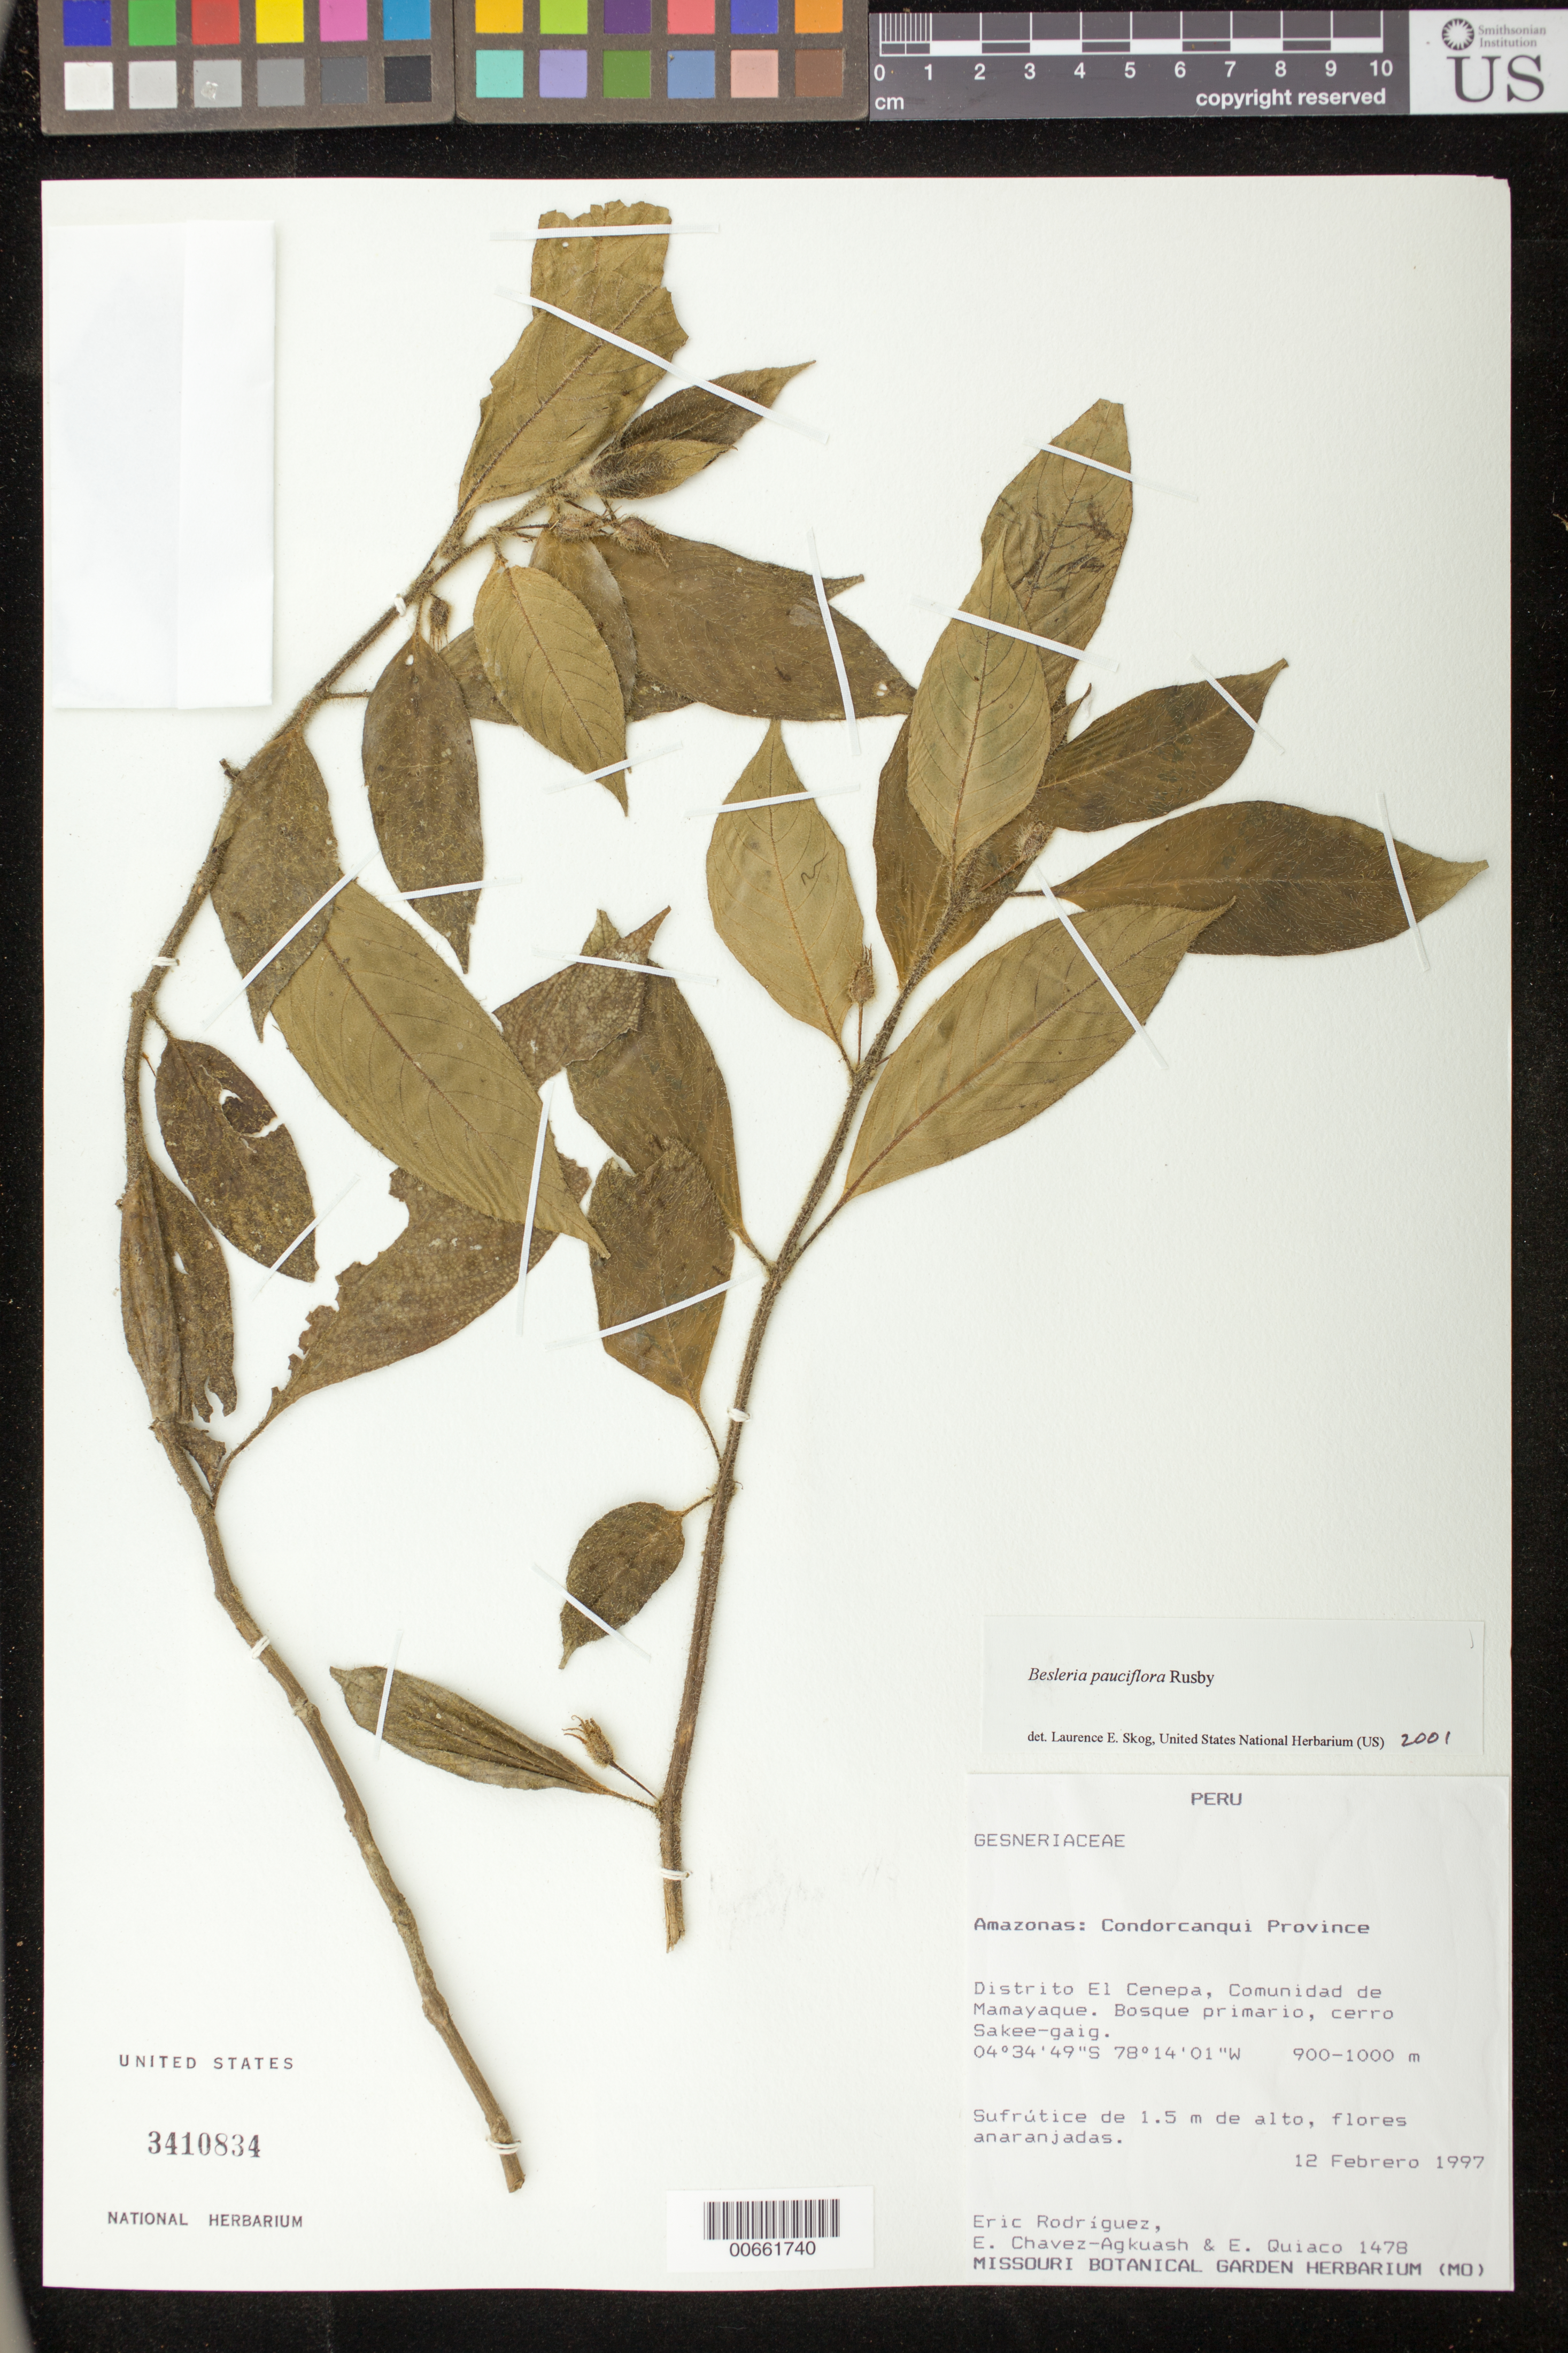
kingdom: Plantae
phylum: Tracheophyta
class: Magnoliopsida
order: Lamiales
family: Gesneriaceae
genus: Besleria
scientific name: Besleria pauciflora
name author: Rusby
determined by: Skog, Laurence E.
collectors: E. Rodriguez, E. Chavez-Agkuash & E. Quiaco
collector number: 1478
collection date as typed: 12 Feb 1997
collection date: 1997-02-12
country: Peru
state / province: Amazonas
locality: Prov. Condorcanqui, Distrito El Cenepa, comunidad de Mamayaque, cerro Sakee-gaig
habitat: Bosque primario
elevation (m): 900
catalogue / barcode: US 3410834